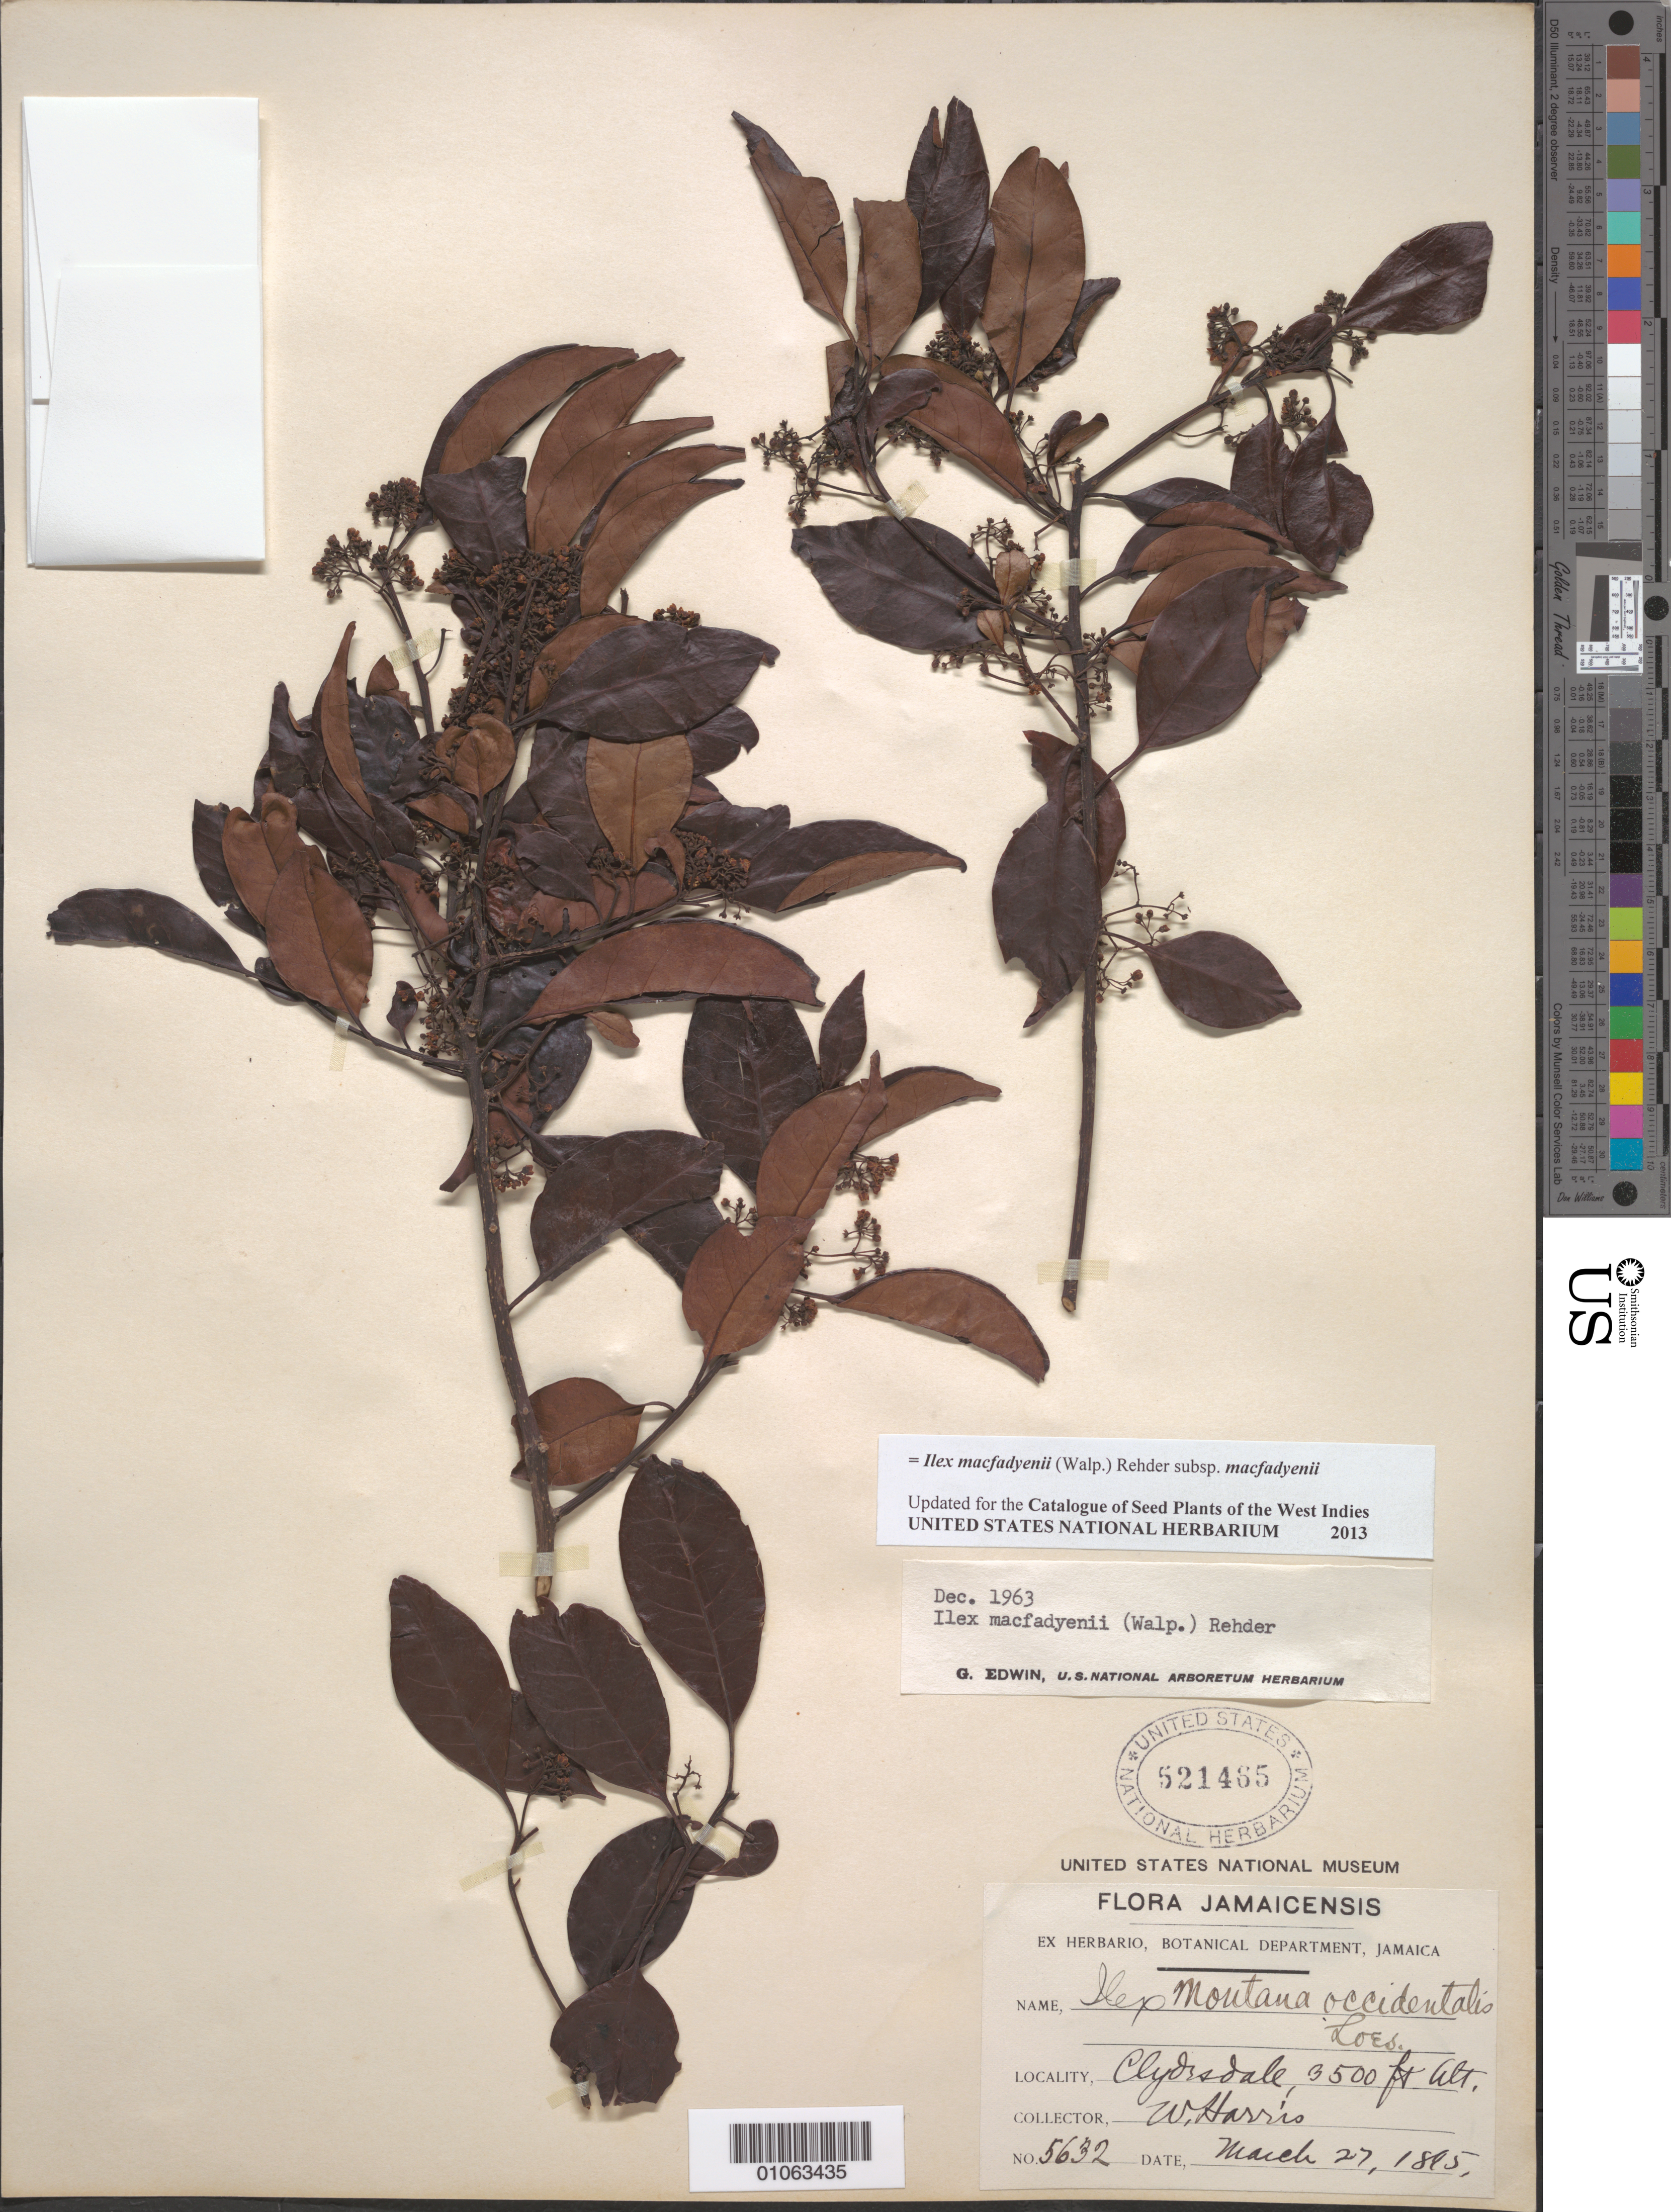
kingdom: Plantae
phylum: Tracheophyta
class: Magnoliopsida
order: Aquifoliales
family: Aquifoliaceae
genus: Ilex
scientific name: Ilex macfadyenii subsp. macfadyenii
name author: (Walp.) Rehder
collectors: W. Harris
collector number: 5632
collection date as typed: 27 Mar 1895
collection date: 1895-03-27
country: Jamaica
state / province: Saint Andrew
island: Jamaica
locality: Clydesdale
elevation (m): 1067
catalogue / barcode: US 521465